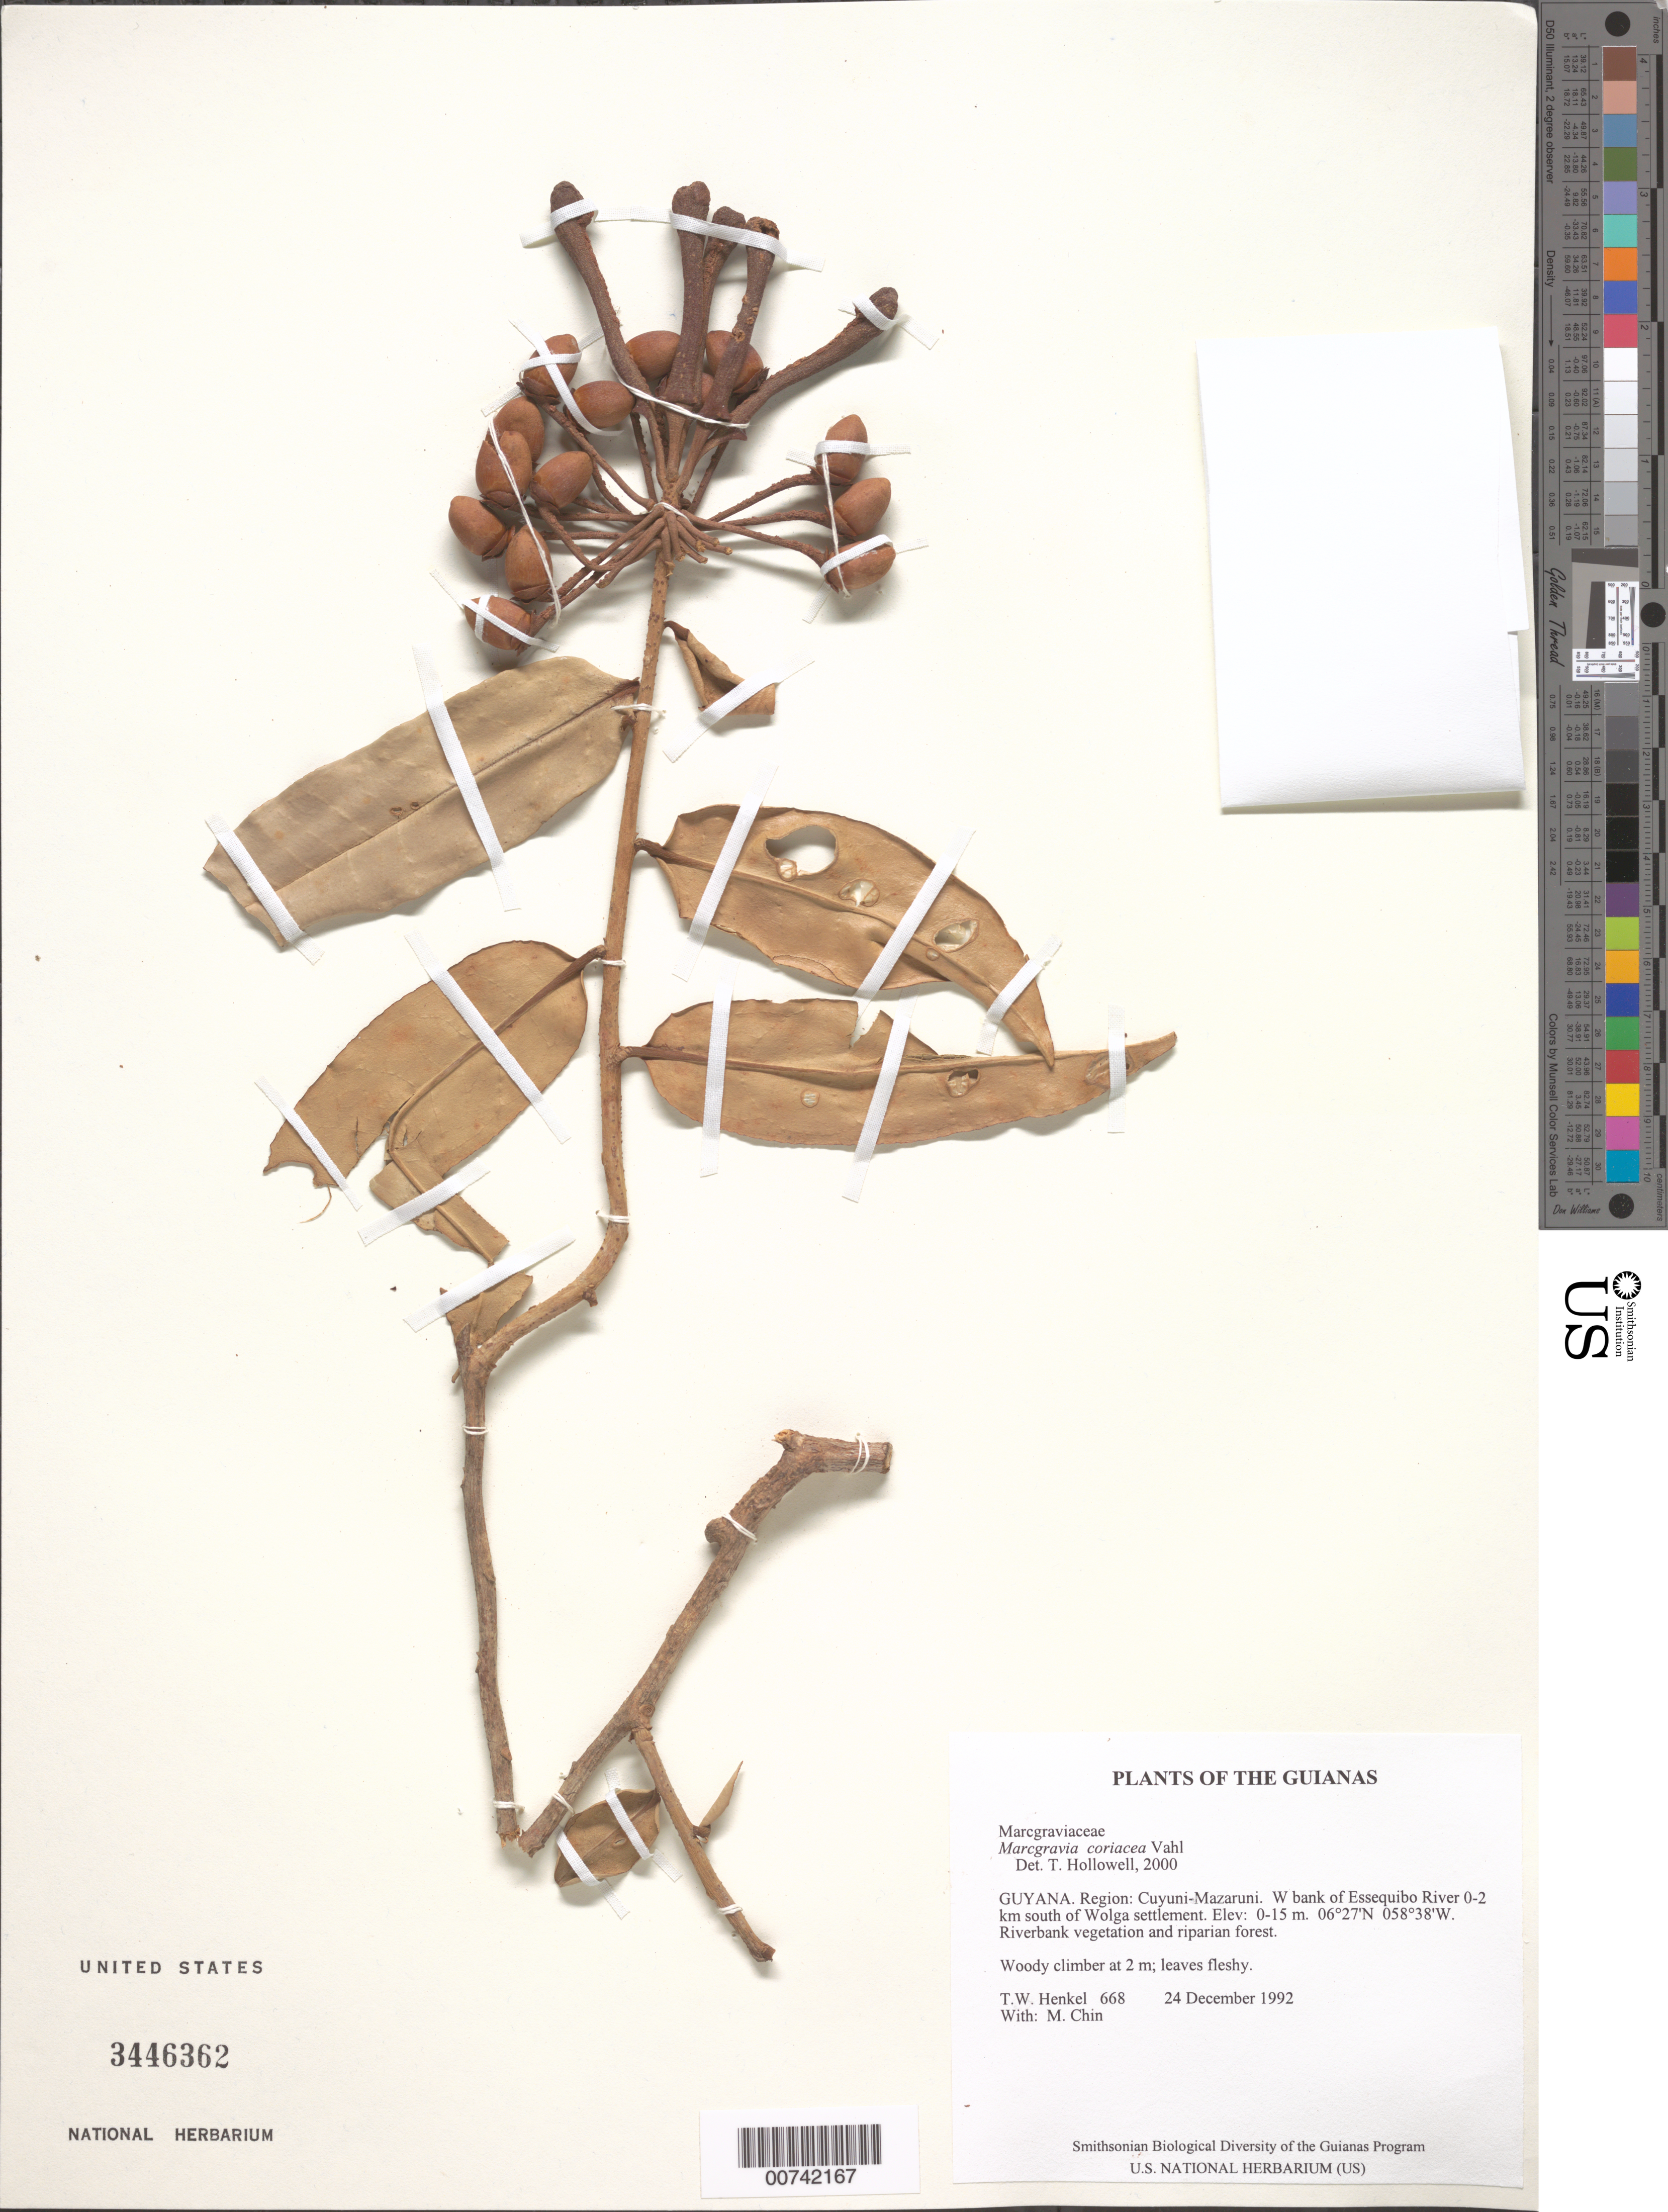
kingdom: Plantae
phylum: Tracheophyta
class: Magnoliopsida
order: Ericales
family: Marcgraviaceae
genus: Marcgravia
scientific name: Marcgravia coriacea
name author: Vahl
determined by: Hollowell, T. H., (BOT), Smithsonian Institution - National Museum of Natural History (UNITED STATES)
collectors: T. Henkel & M. Chin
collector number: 668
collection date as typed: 24 December 1992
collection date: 1992-12-24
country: Guyana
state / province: Cuyuni-Mazaruni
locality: W bank of Essequibo River 0-2 km south of Wolga settlement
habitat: Riverbank vegetation and riparian forest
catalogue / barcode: US 3446362